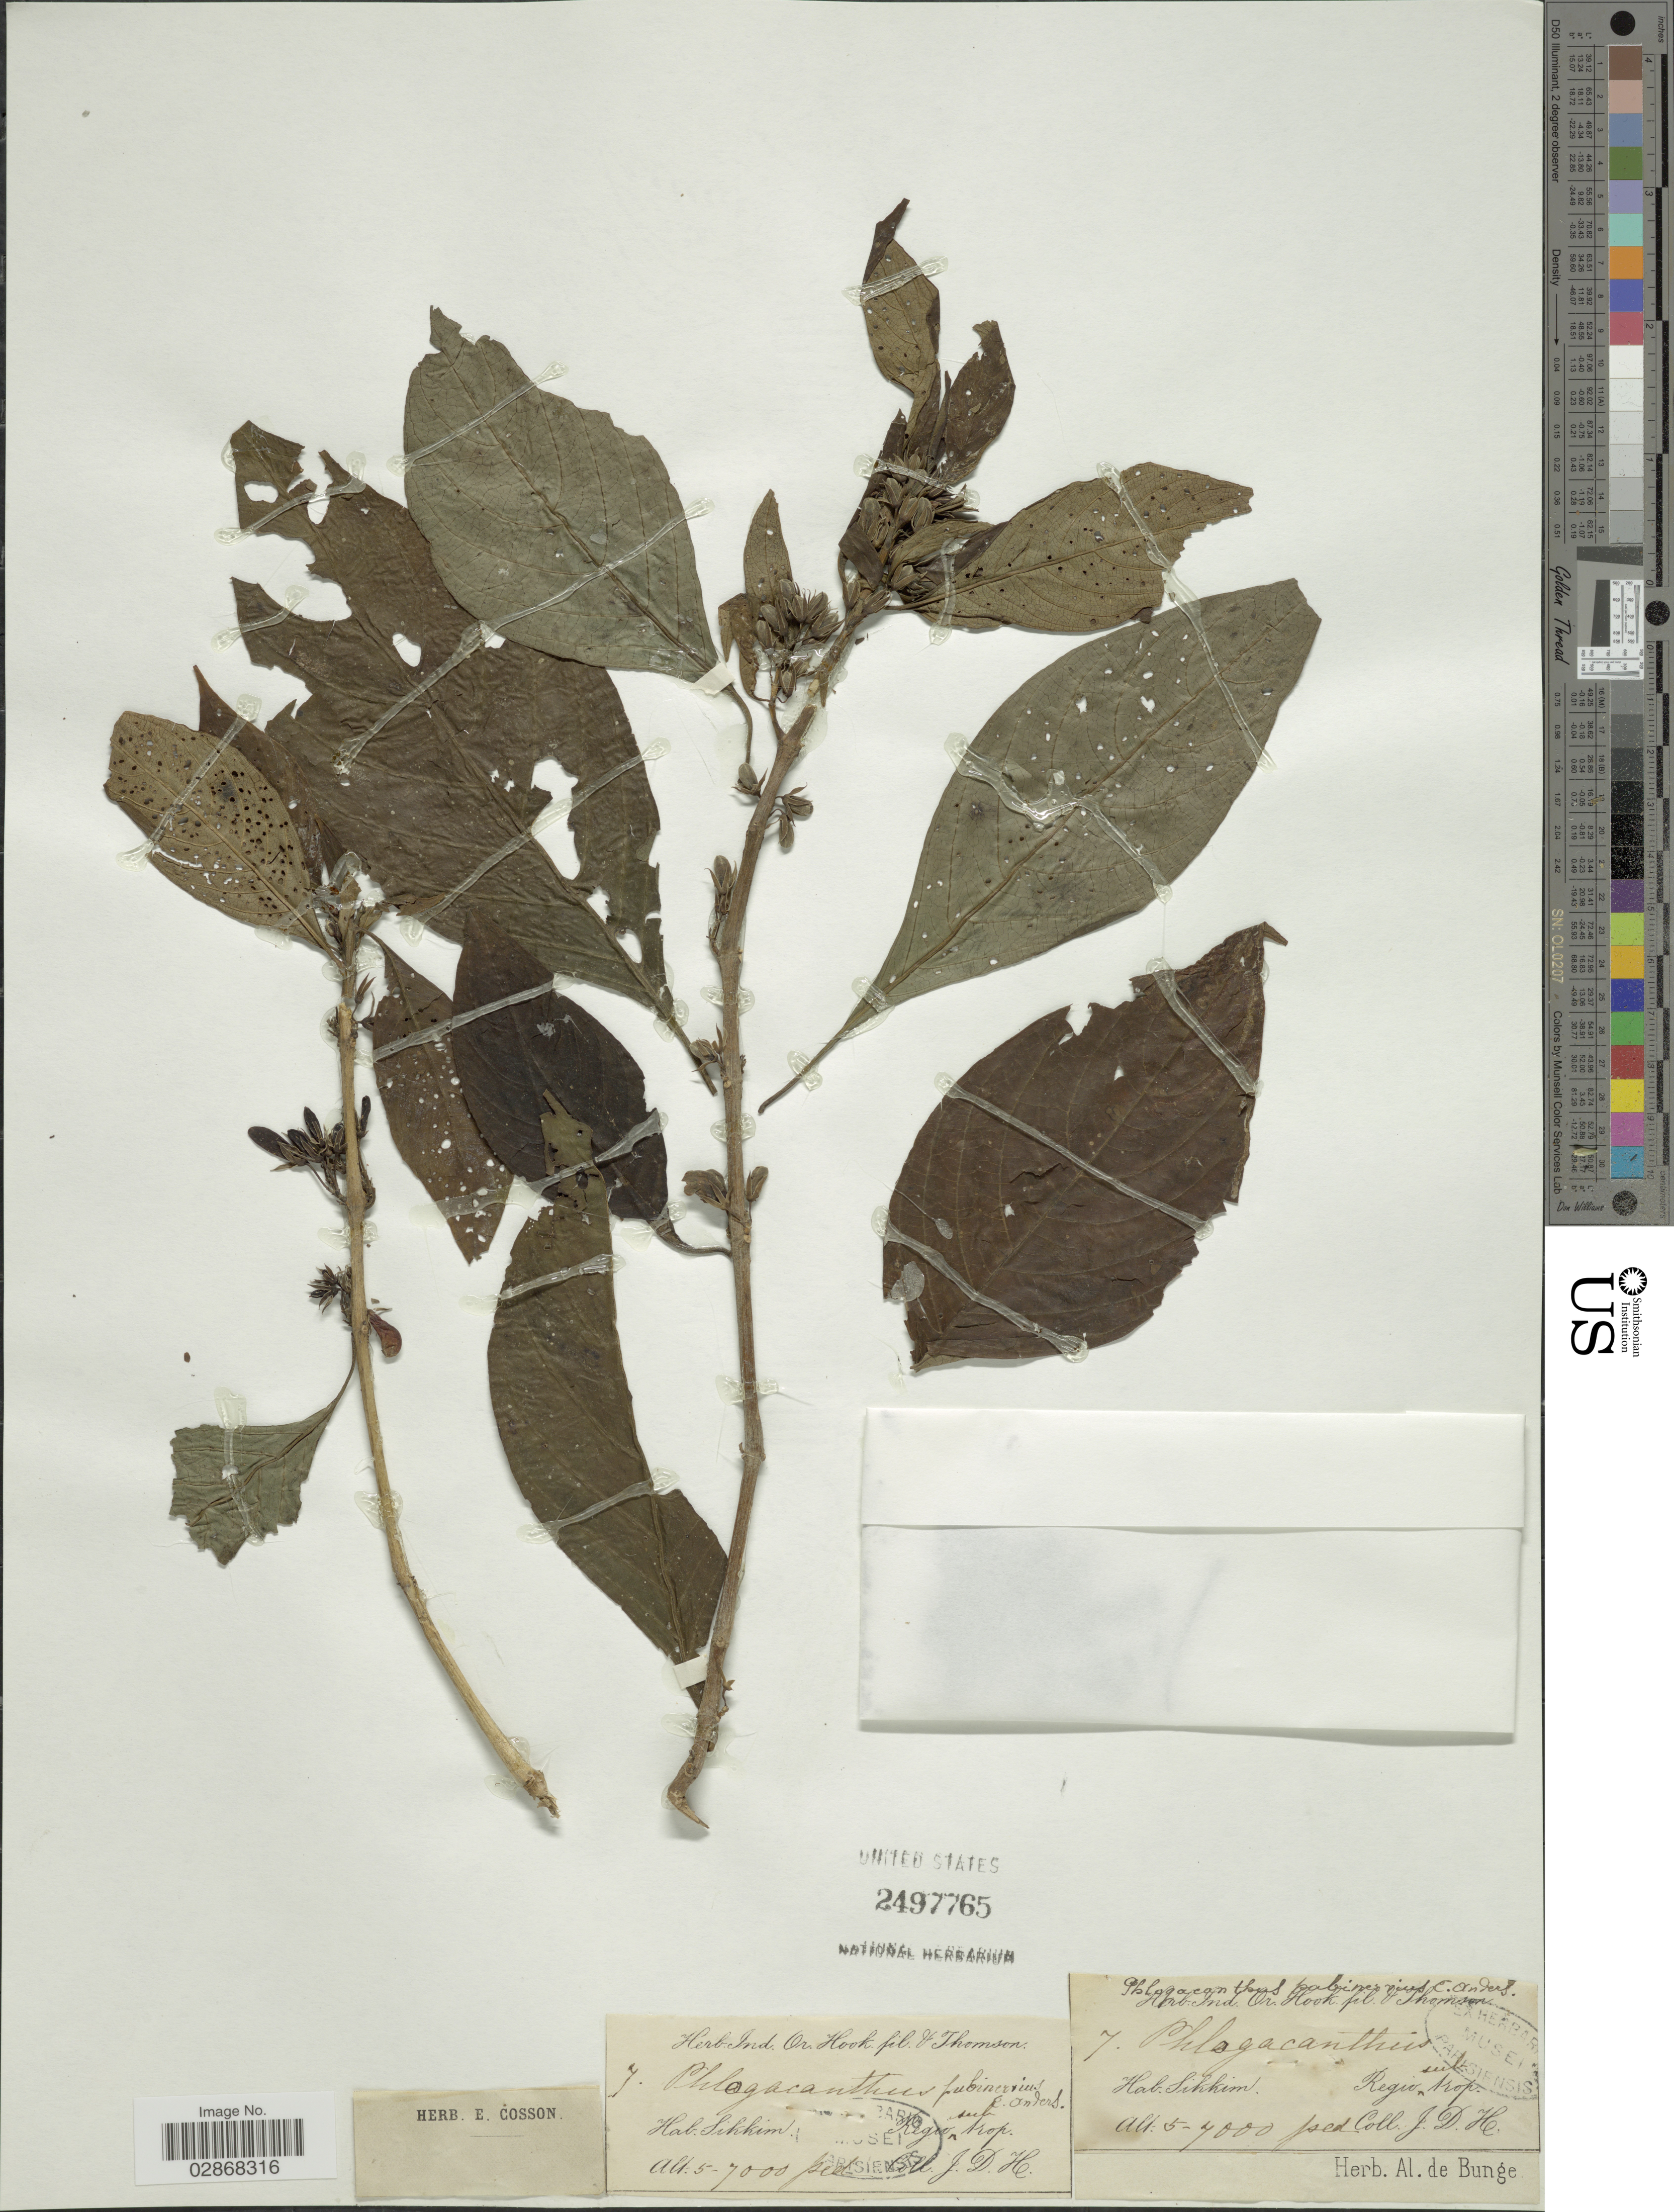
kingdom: Plantae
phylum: Tracheophyta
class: Magnoliopsida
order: Lamiales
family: Acanthaceae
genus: Phlogacanthus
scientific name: Phlogacanthus pubinervius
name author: T. Anderson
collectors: J. D. Hooker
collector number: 7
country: India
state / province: Sikkim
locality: Regio trop.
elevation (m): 1524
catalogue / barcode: US 2497765